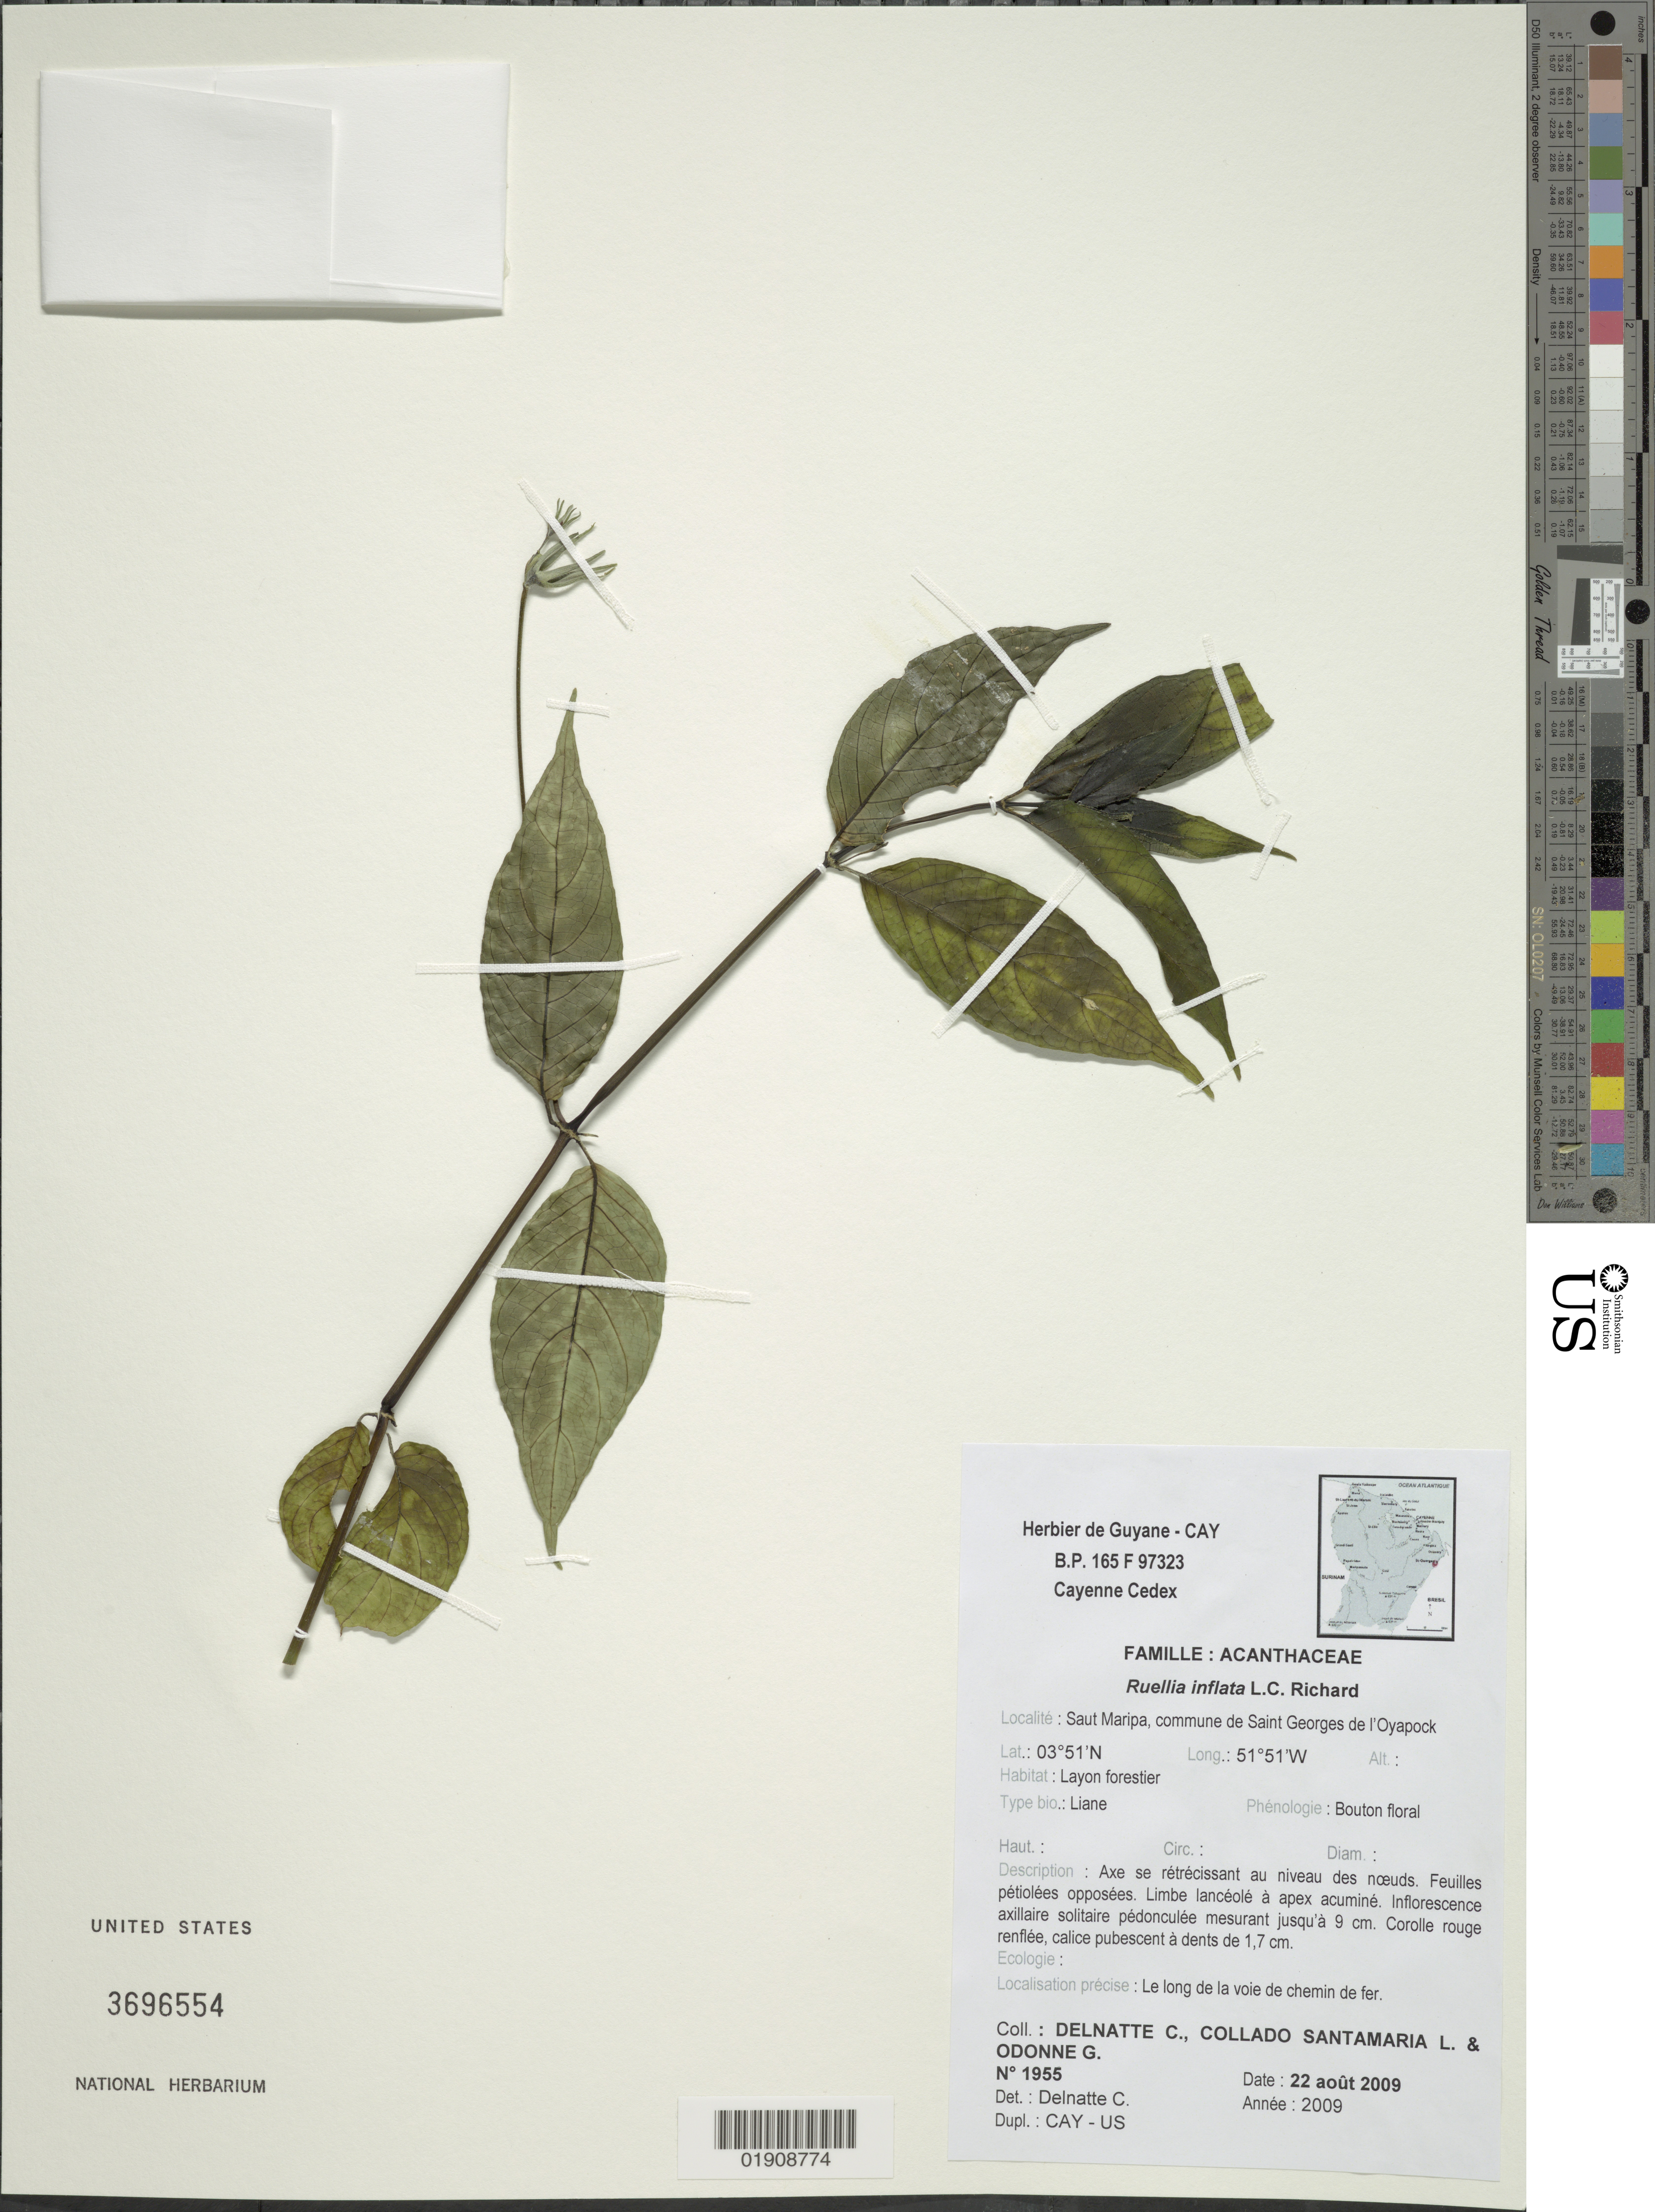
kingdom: Plantae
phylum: Tracheophyta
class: Magnoliopsida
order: Lamiales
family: Acanthaceae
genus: Ruellia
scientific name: Ruellia inflata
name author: Rich.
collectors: C. Delnatte, L. Collado Santamaria & G. Odonne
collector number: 1955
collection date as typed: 22 August 2009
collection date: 2009-08-22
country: French Guiana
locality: Saut Maripa, commune de Saint Georges de l'Oyapock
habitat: Le long de la voie de chemin de fer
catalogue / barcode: US 3696554